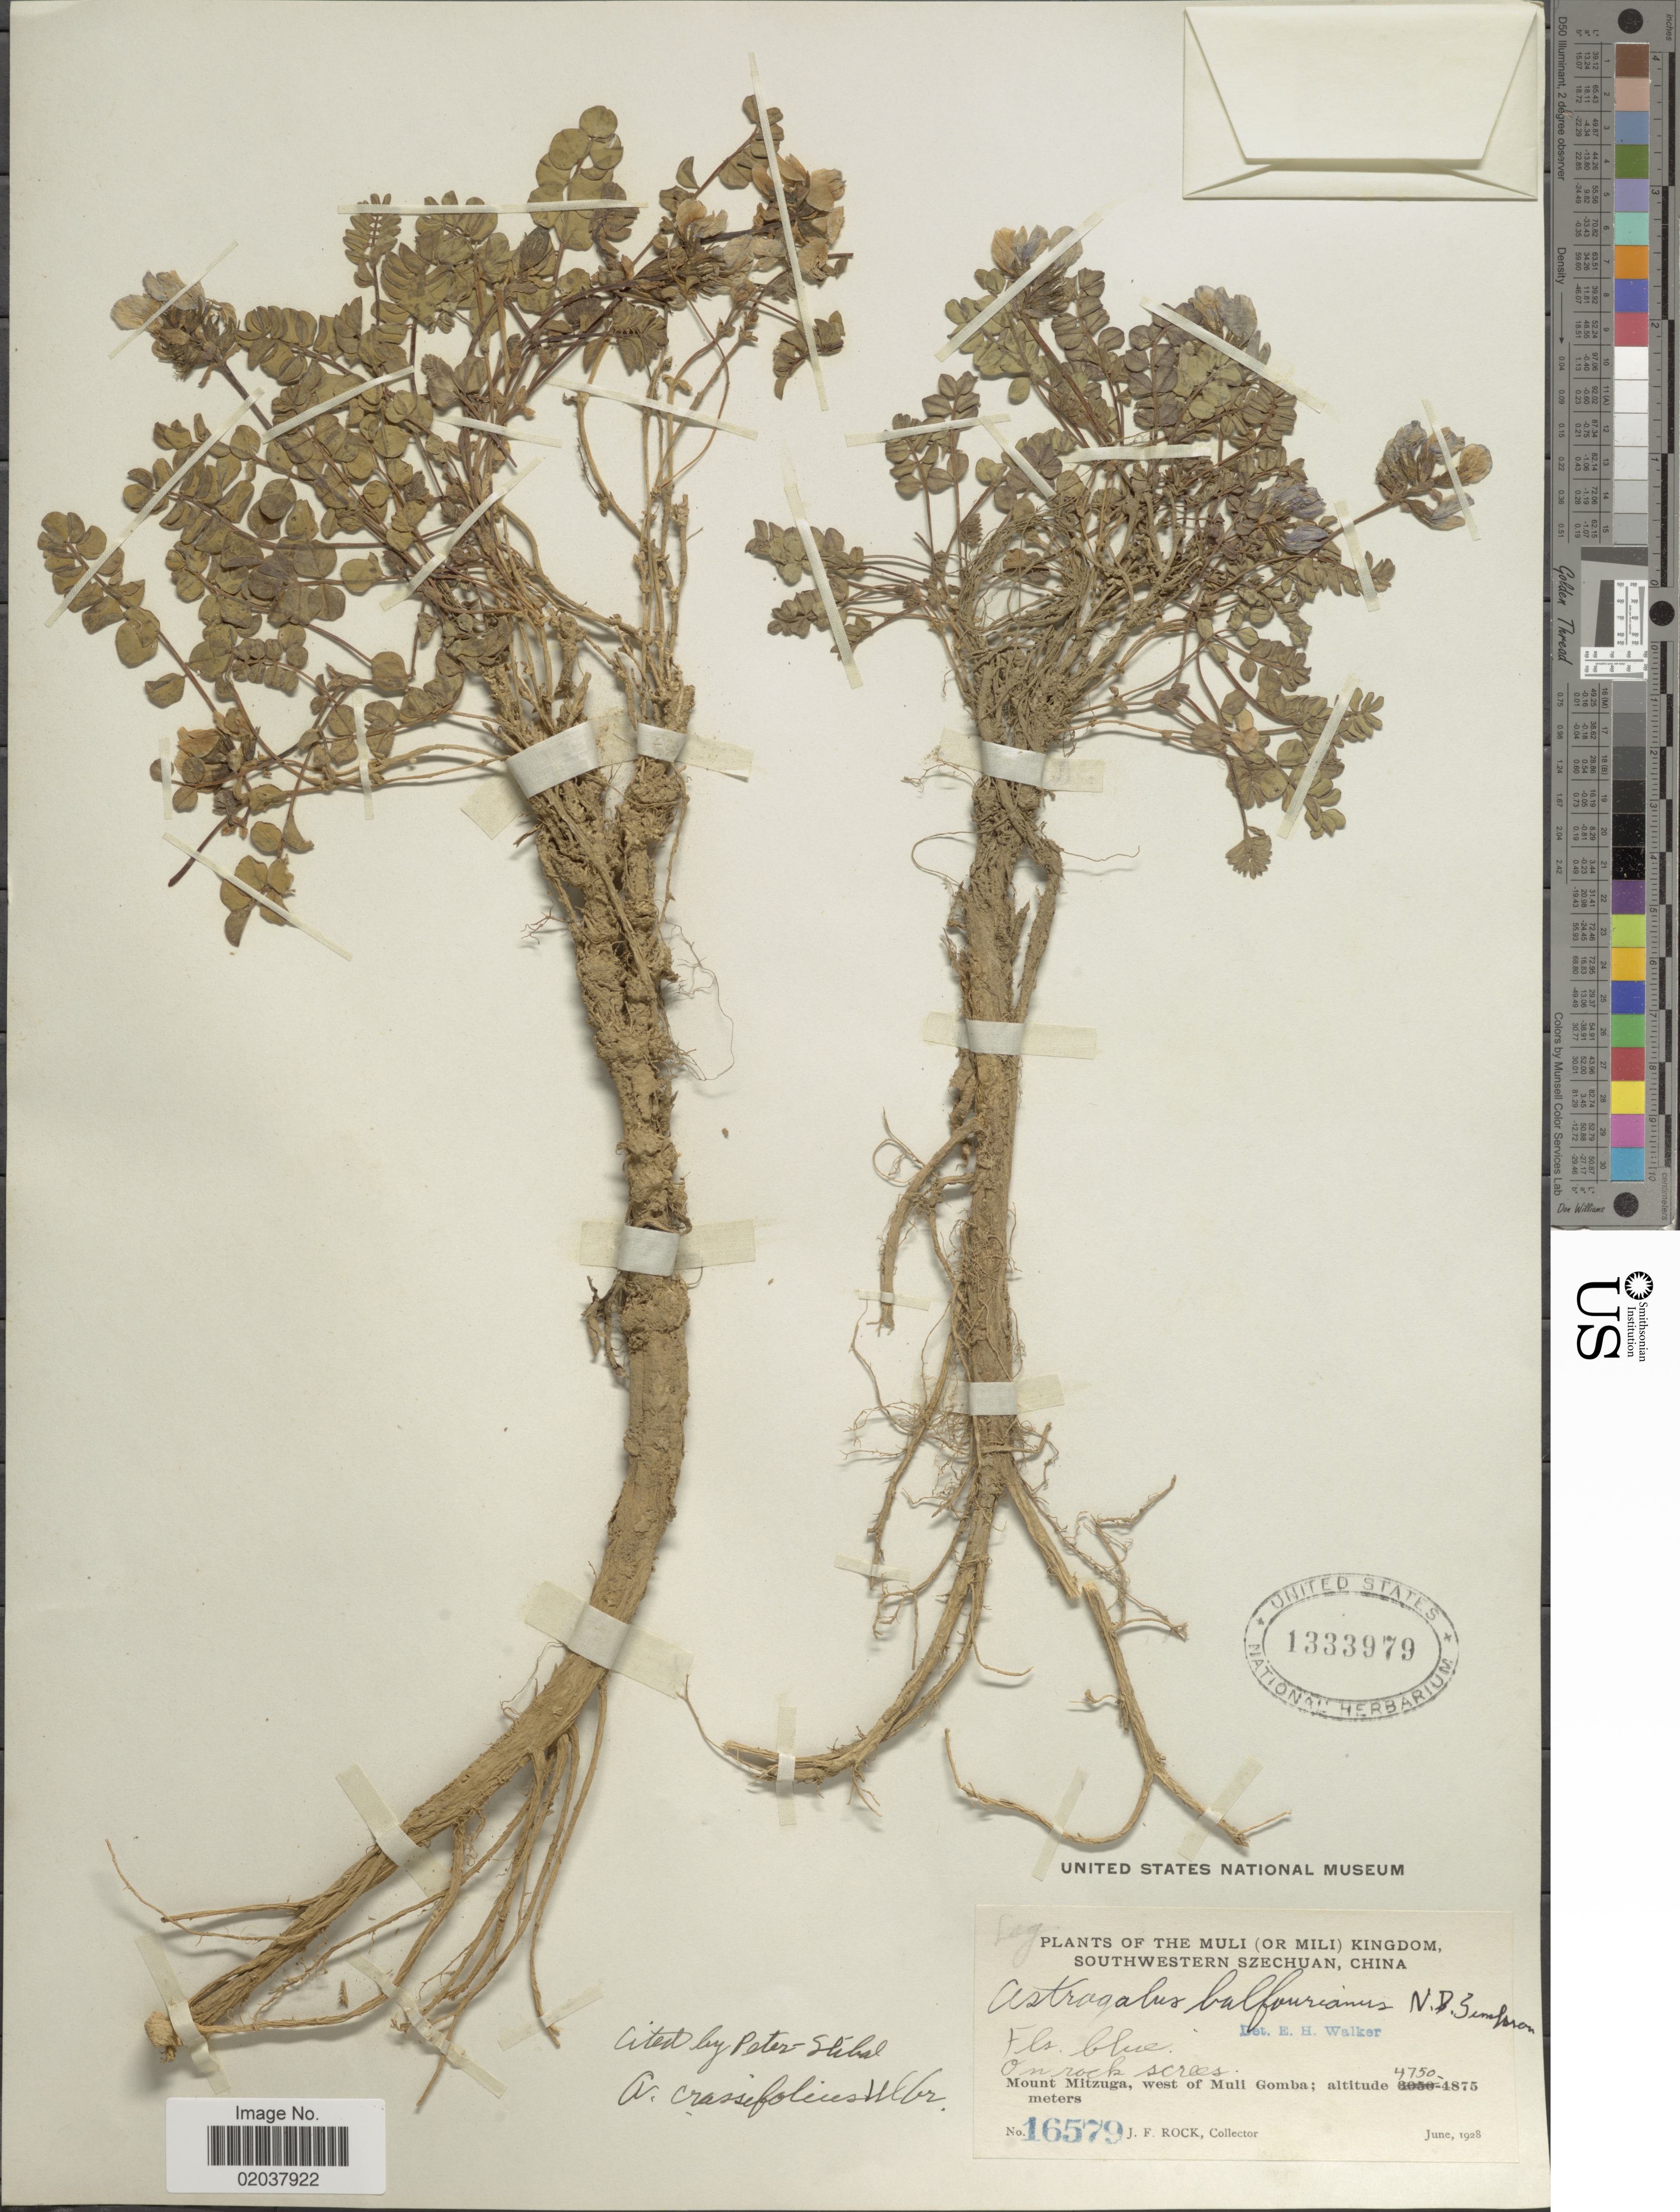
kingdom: Plantae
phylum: Tracheophyta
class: Magnoliopsida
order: Fabales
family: Fabaceae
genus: Astragalus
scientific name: Astragalus crassifolius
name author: Ulbr.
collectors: J. Rock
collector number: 16579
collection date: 1928-06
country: China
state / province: Sichuan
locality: The Muli (or Mili) Kingdom, Southwestern Szechuan. Mount Mitzuga, west of Muli Gomba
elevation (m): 4750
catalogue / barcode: US 1333979